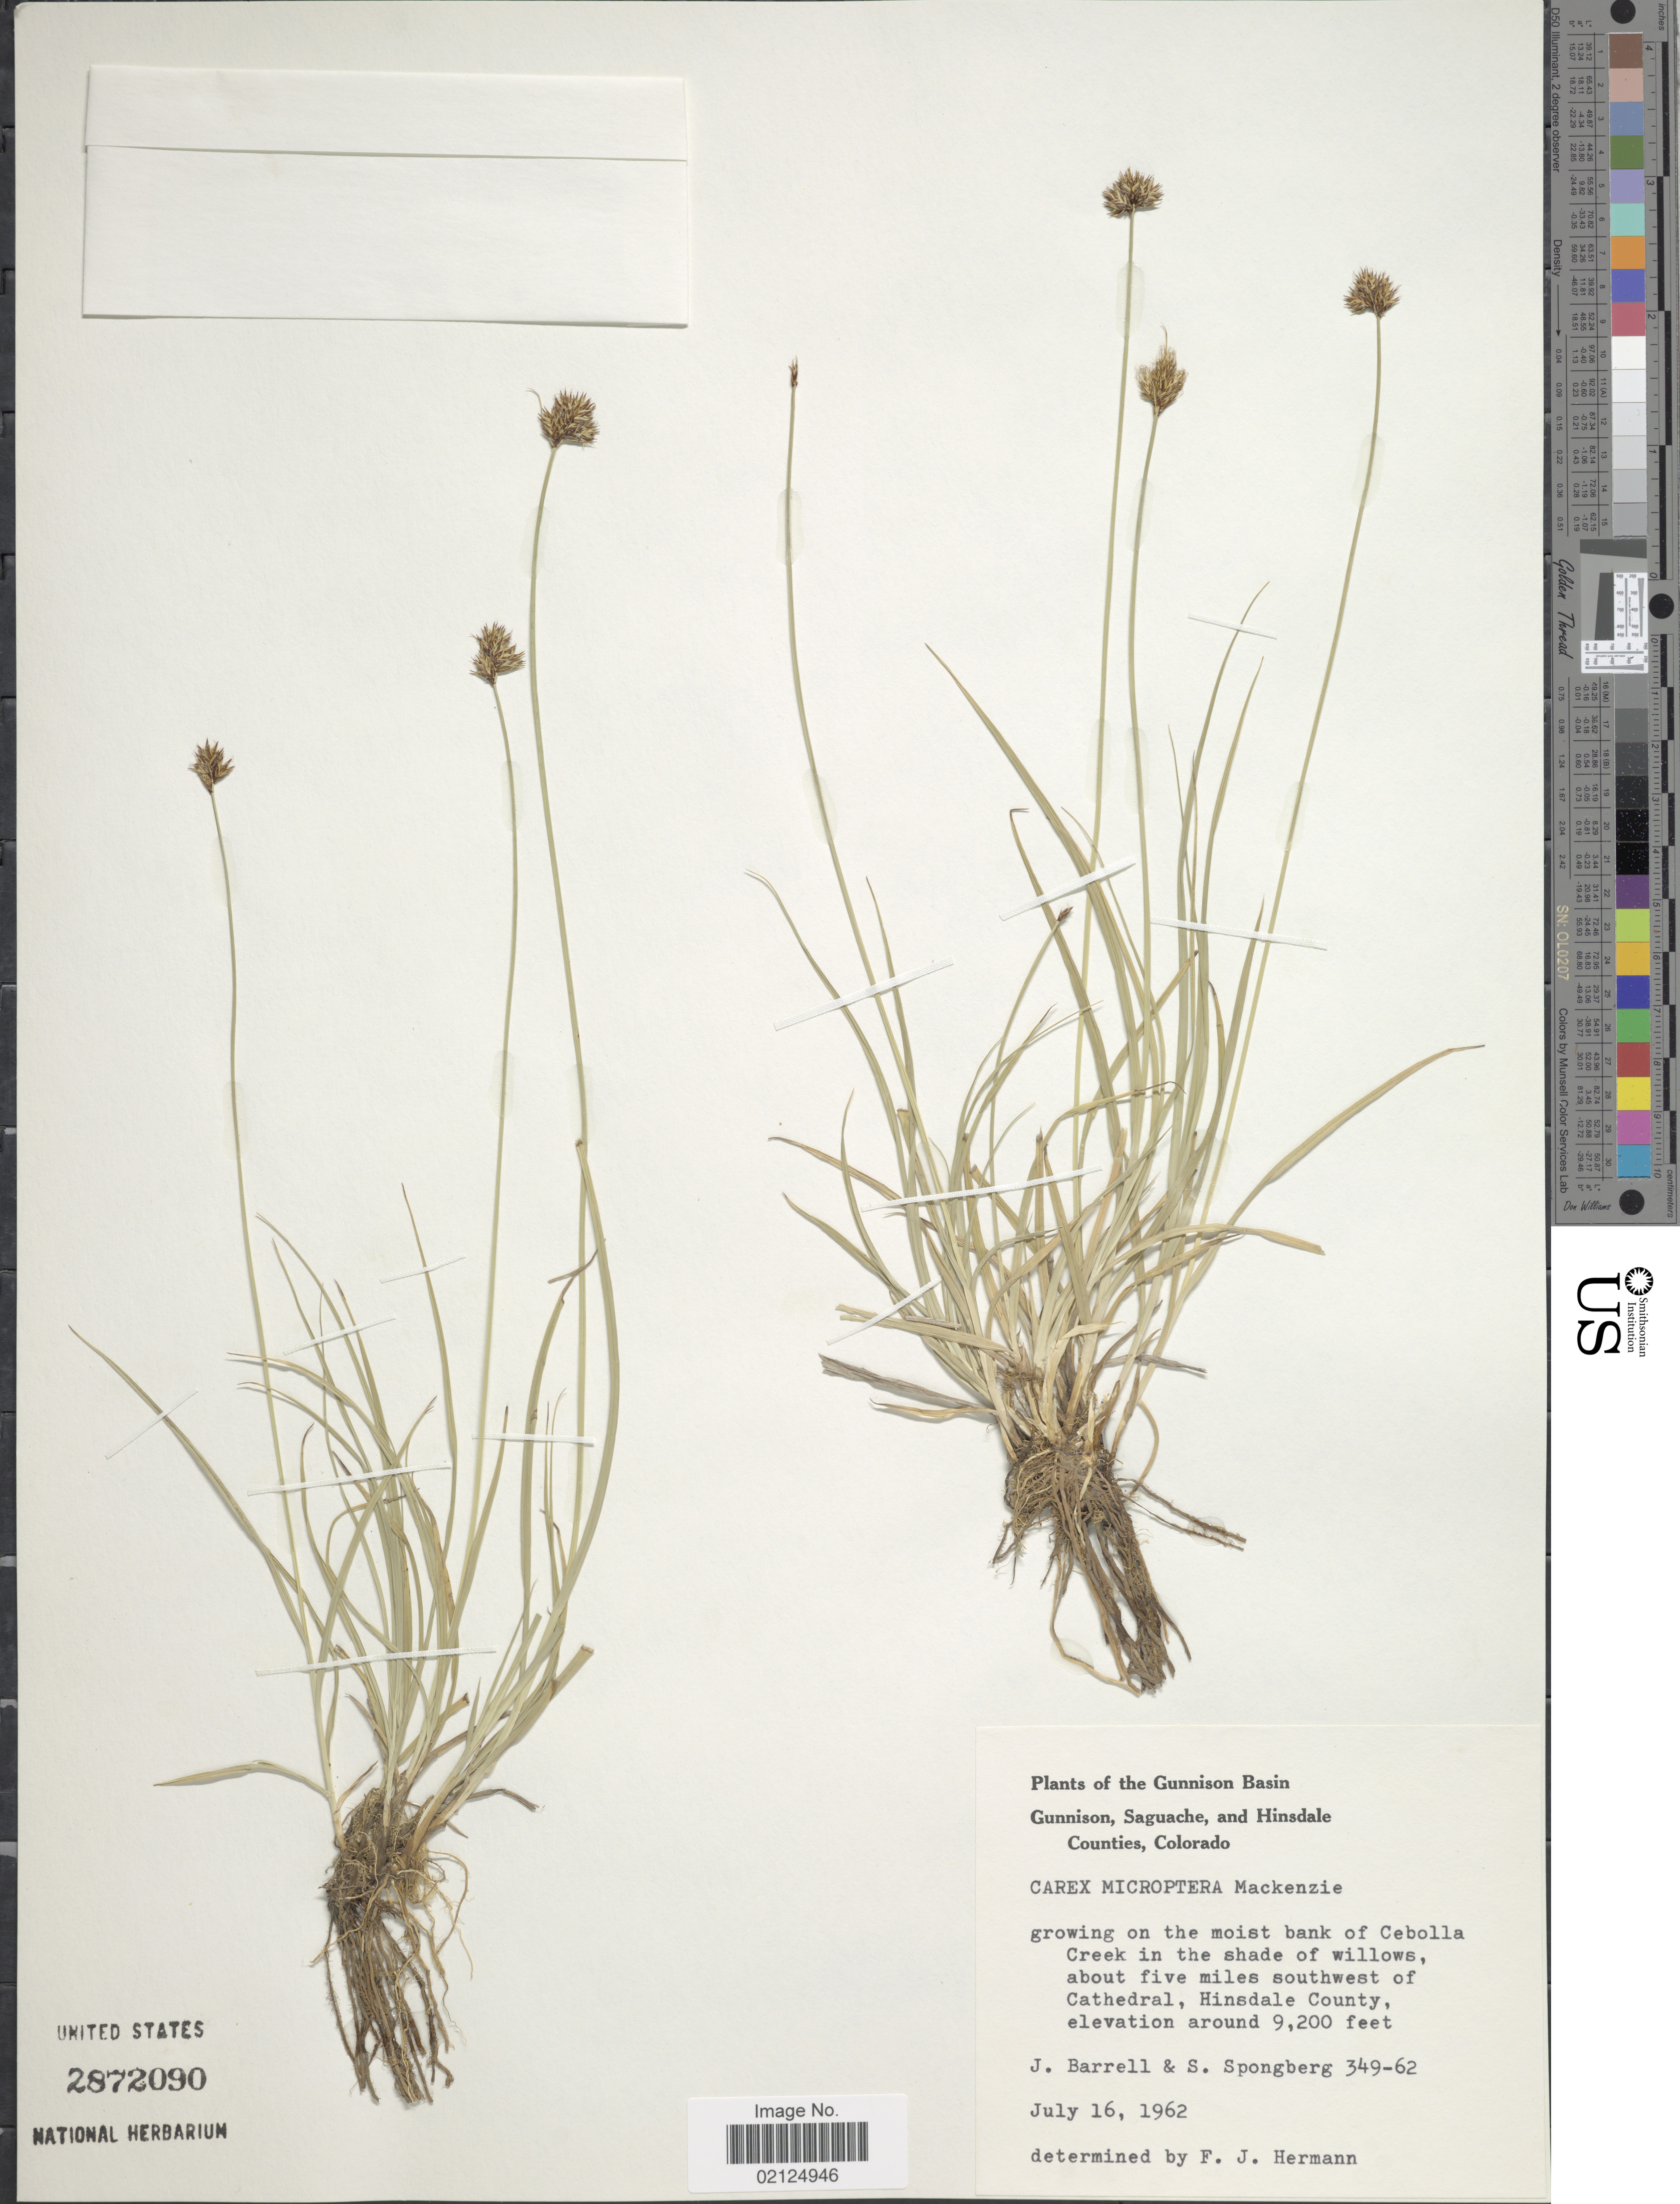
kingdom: Plantae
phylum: Tracheophyta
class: Liliopsida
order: Poales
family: Cyperaceae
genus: Carex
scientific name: Carex microptera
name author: Mack.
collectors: J. Barrell & S. A.Spongberg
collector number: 349-62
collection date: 1962-07-16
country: United States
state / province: Colorado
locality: Gunnison Basin, Gunnison, Saguache, and Hinsdale Counties, bank of Cebolla Creek in the shade of willows, about five miles southwest of Cathedral, Hinsdale County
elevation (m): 2804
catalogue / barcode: US 2872090